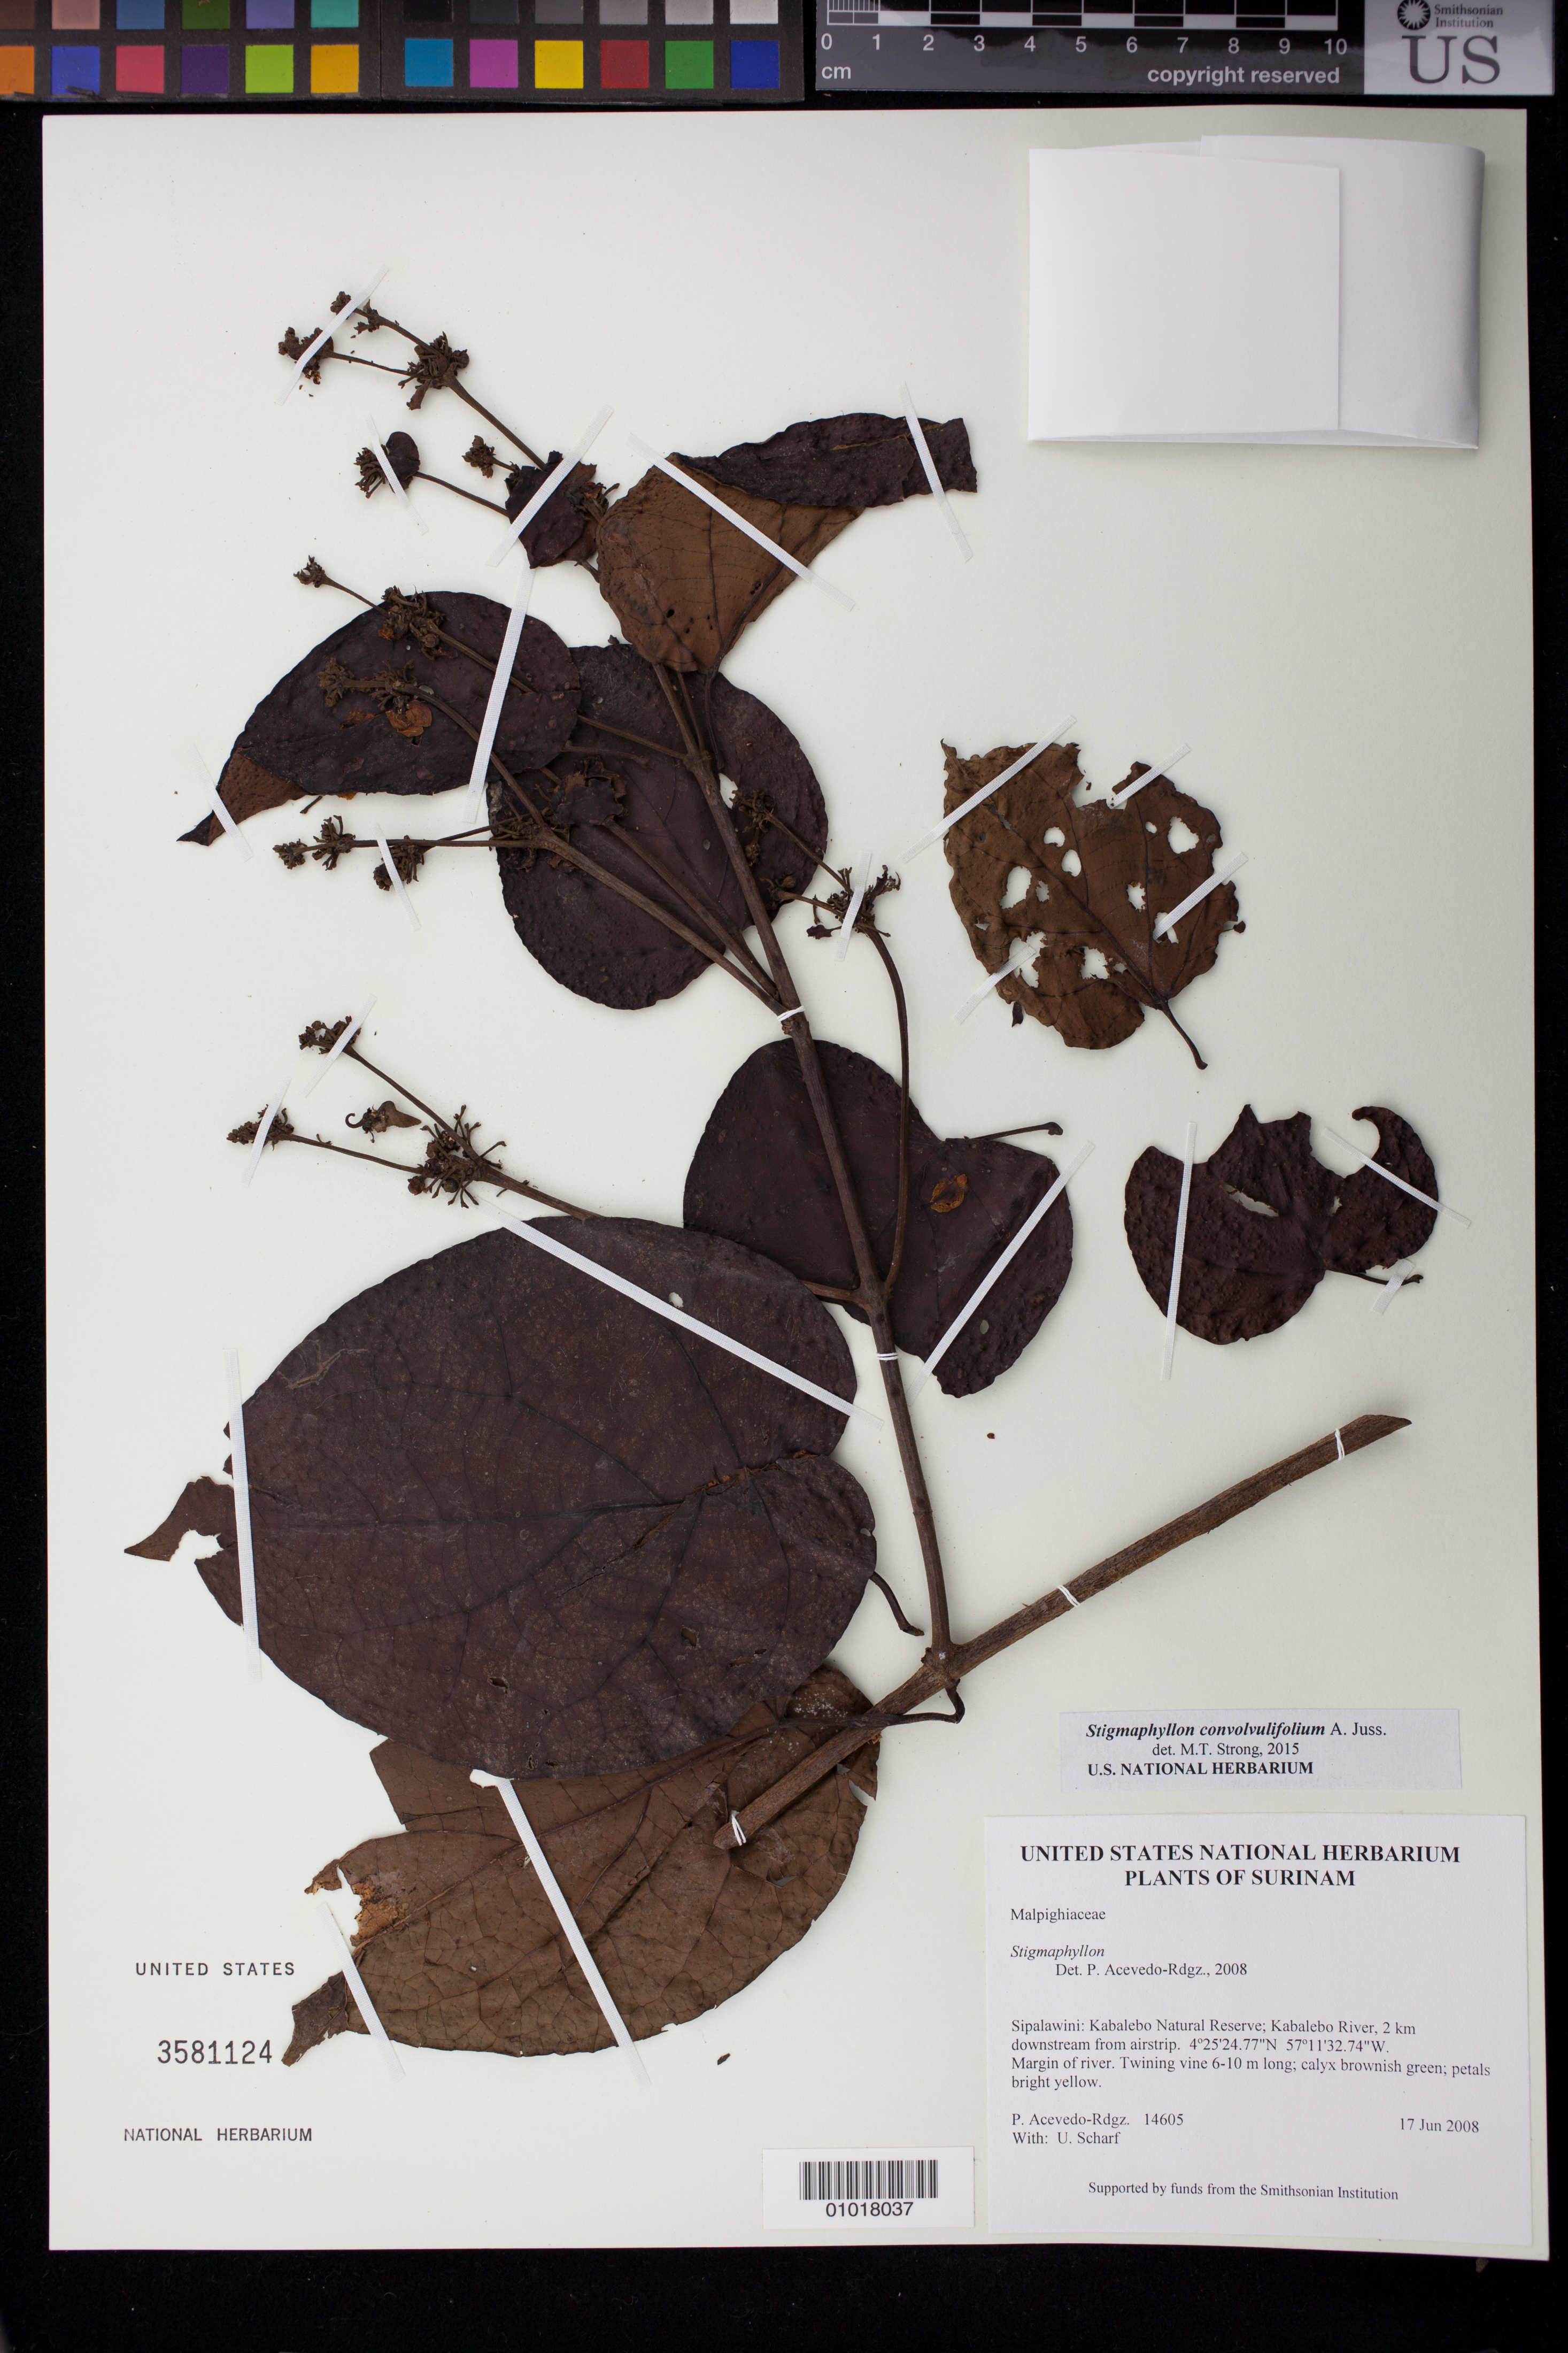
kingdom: Plantae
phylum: Tracheophyta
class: Magnoliopsida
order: Malpighiales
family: Malpighiaceae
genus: Stigmaphyllon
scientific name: Stigmaphyllon convolvulifolium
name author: A. Juss.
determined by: Strong, M. T., (US), Smithsonian Institution - National Museum of Natural History (UNITED STATES)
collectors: P. Acevedo-Rodr. & U. Scharf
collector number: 14605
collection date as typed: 17 Jun 2008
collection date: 2008-06-17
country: Suriname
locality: Sipalawini: Kabalebo Natural Reserve; Kabalebo River, 2 km downstream from airstrip.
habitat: Margin of river.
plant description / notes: US, NY, MO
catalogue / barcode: US 3581124